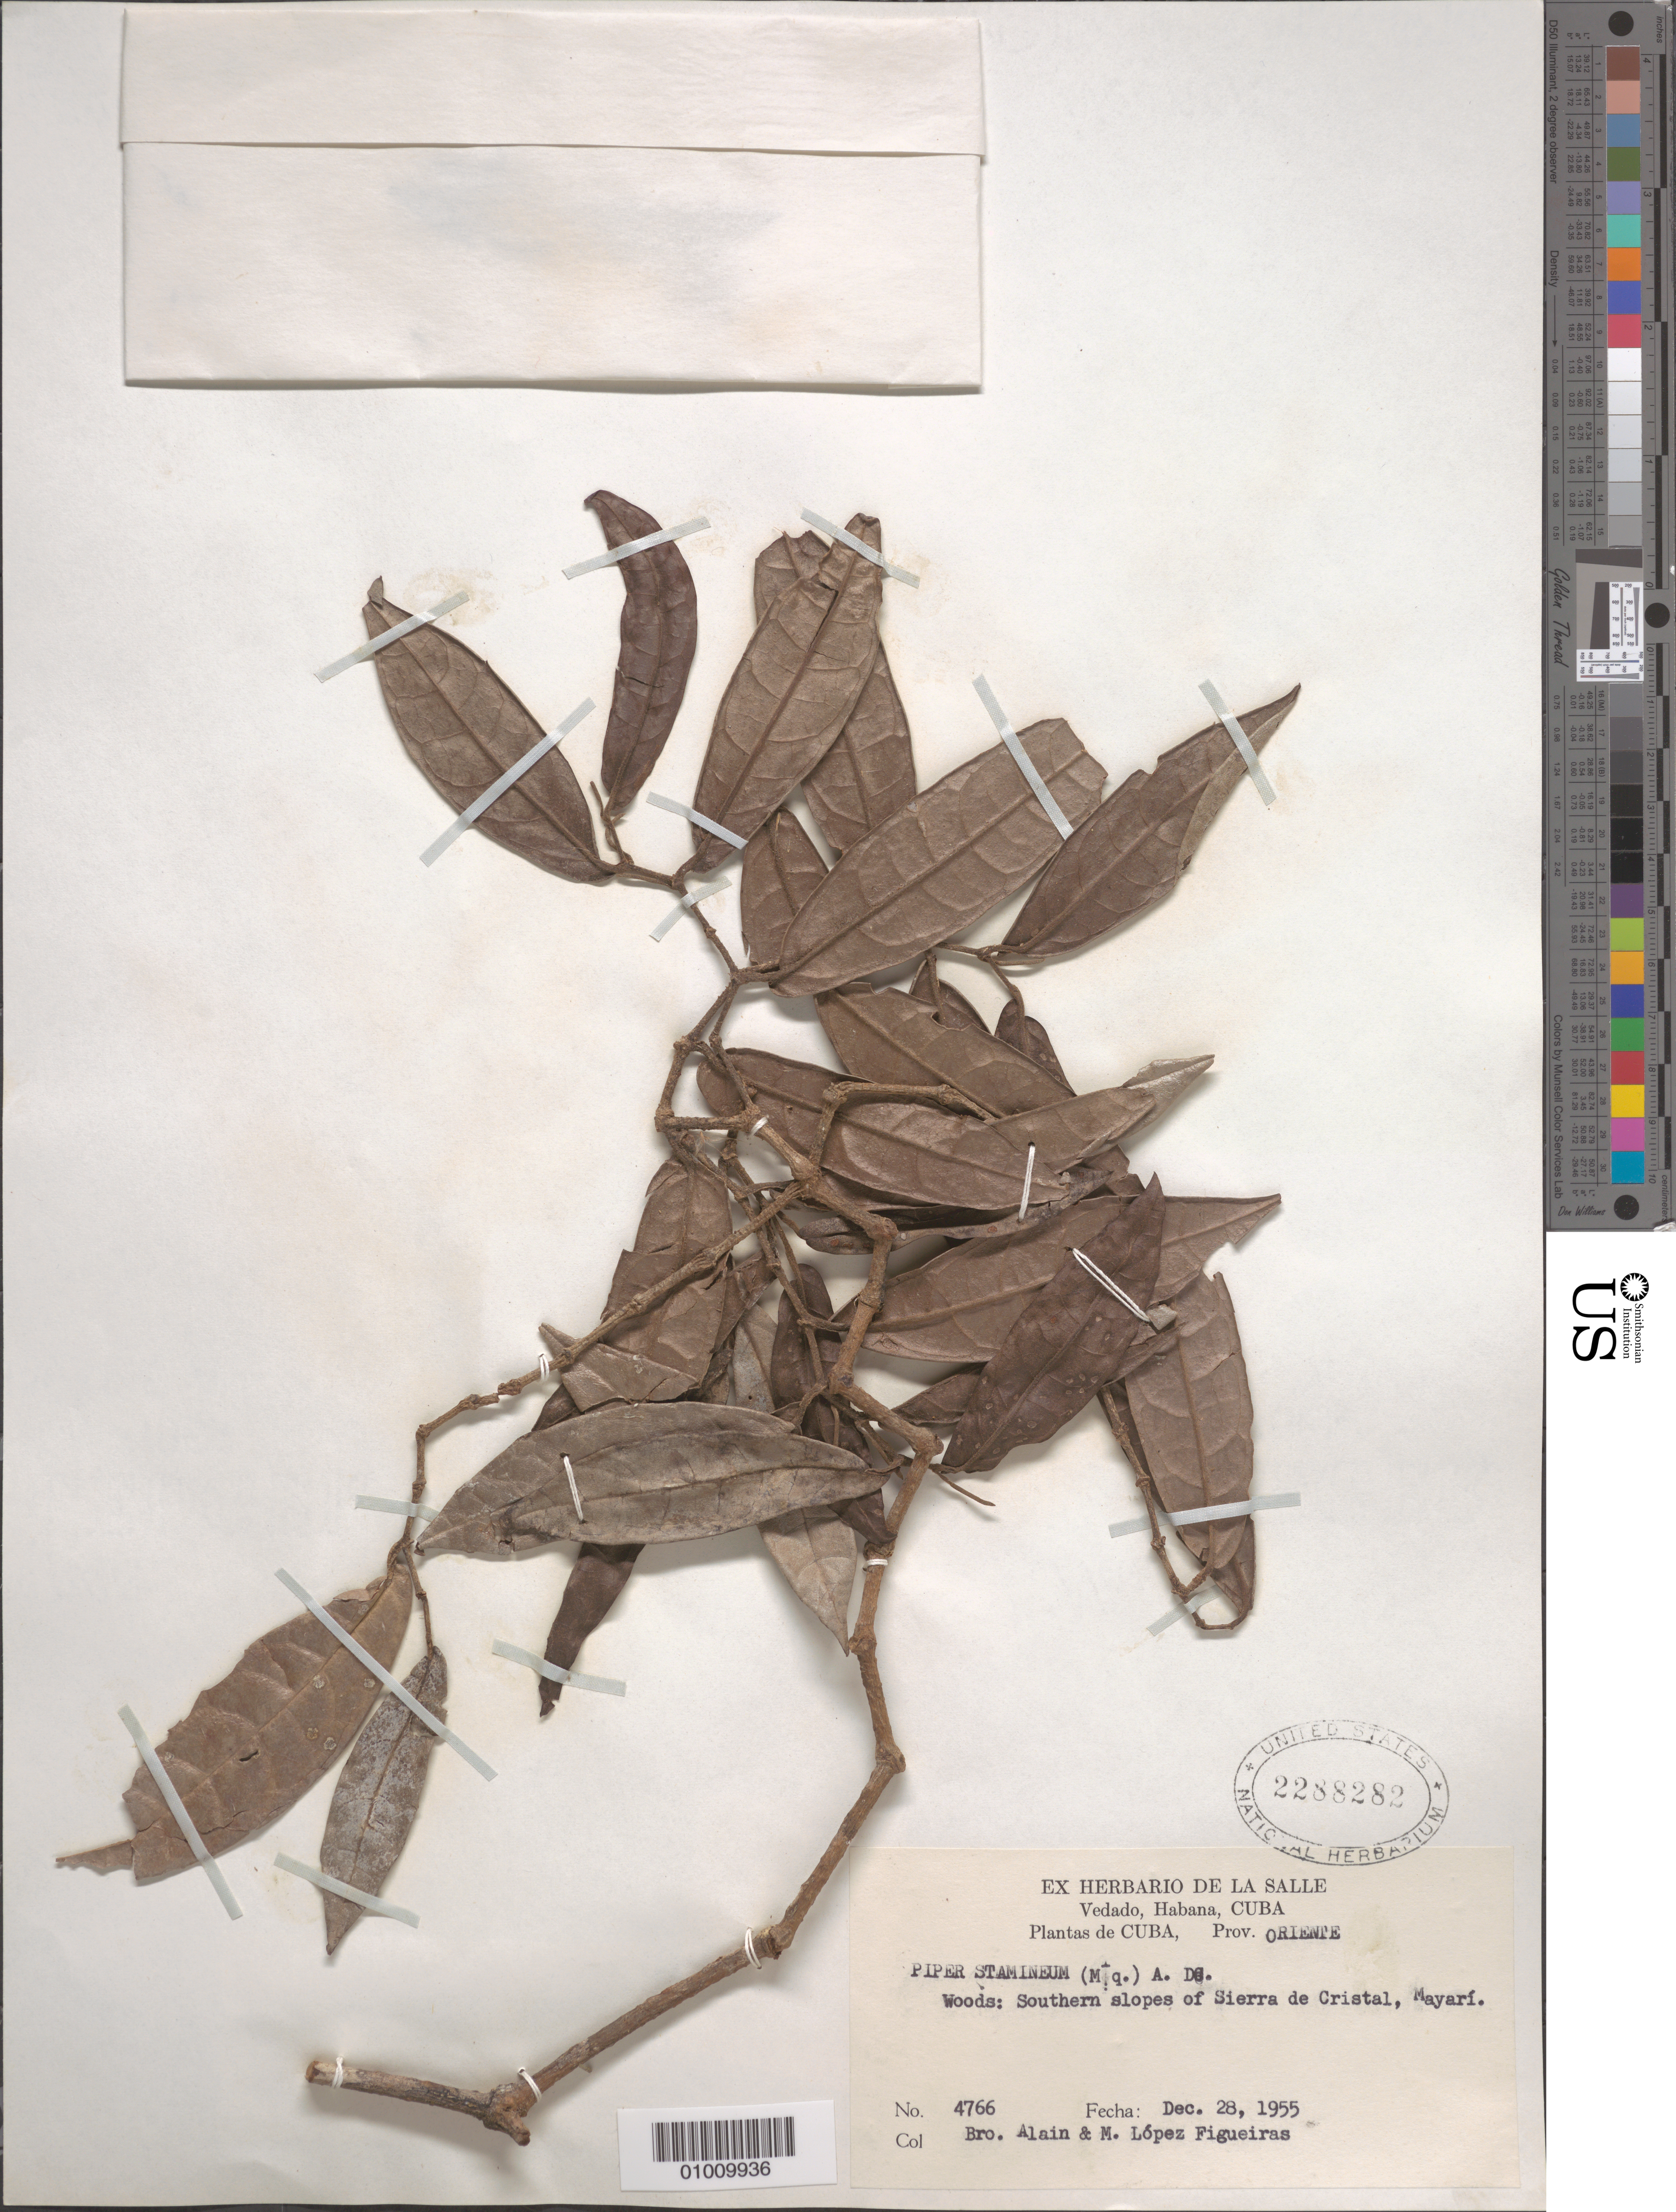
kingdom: Plantae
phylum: Tracheophyta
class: Magnoliopsida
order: Piperales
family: Piperaceae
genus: Piper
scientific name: Piper stamineum var. stamineum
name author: (Miq.) C. DC.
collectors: A. H. Liogier & M. López Figueiras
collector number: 4766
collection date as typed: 28 Dec 1955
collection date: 1955-12-28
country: Cuba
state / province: Oriente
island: Cuba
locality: Woods: Southern slopes of Sierra de Cristal, Mayari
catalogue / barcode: US 2288282